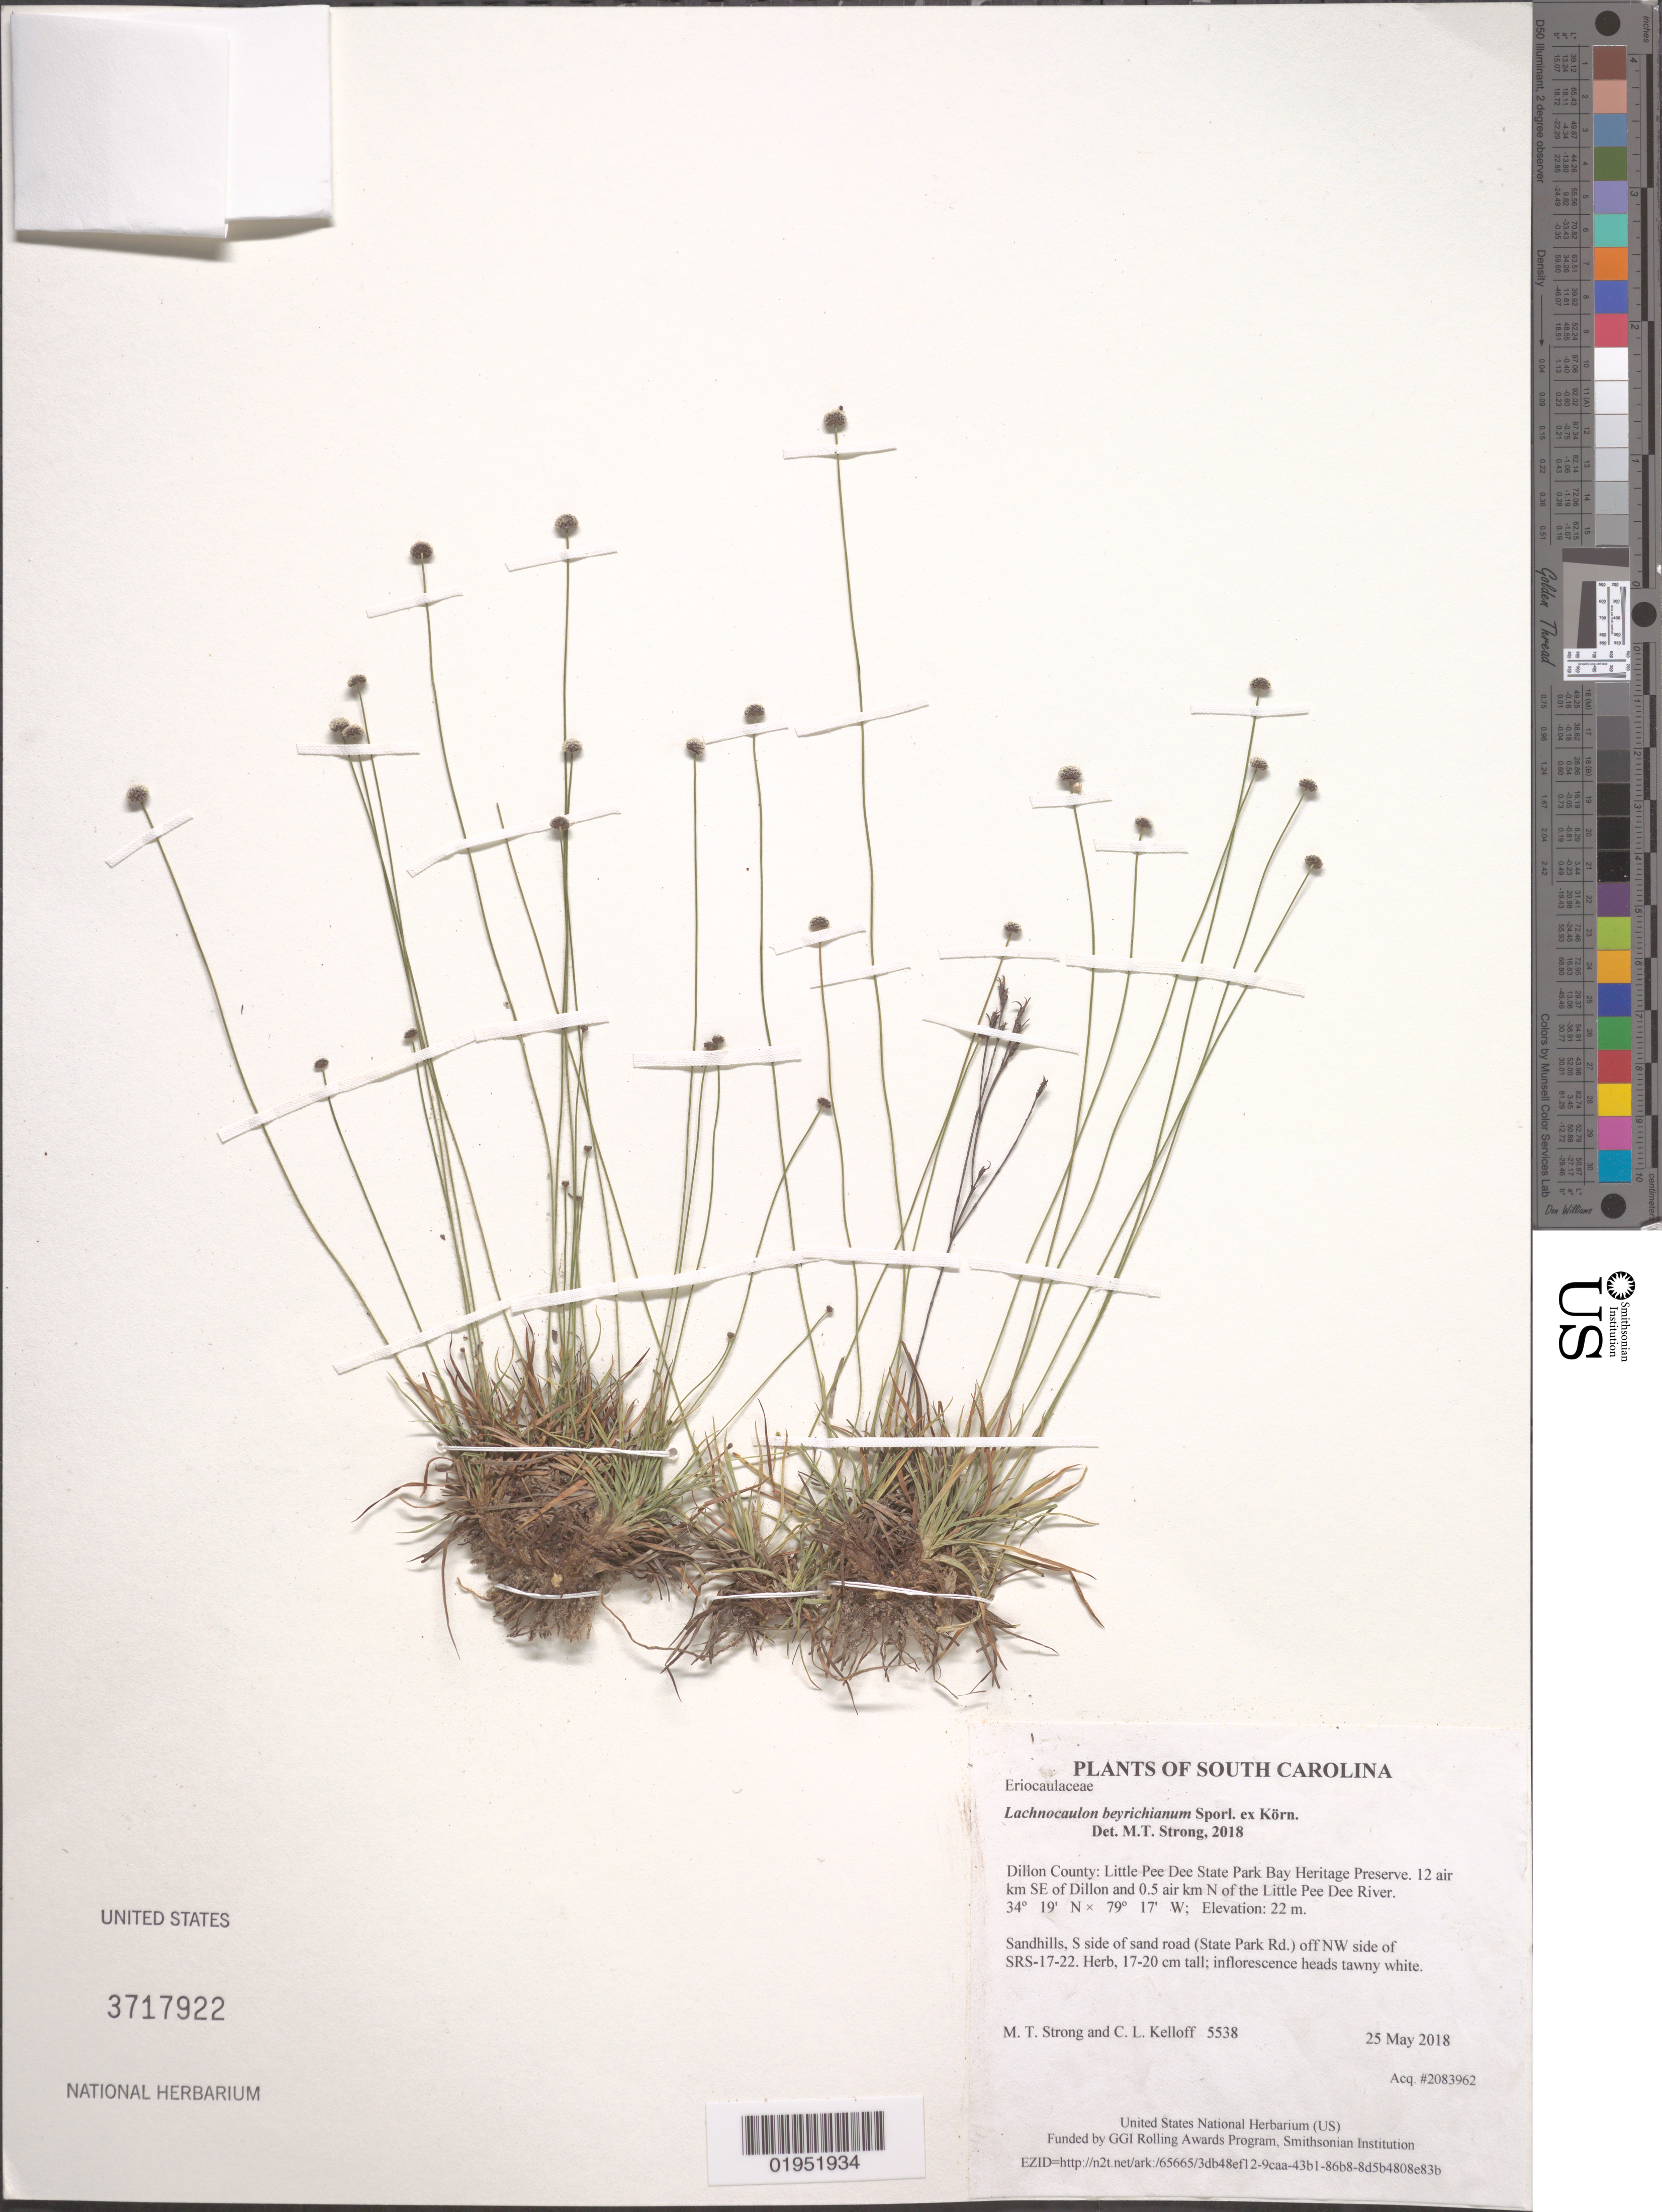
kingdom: Plantae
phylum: Tracheophyta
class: Liliopsida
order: Poales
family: Eriocaulaceae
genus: Lachnocaulon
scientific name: Lachnocaulon beyrichianum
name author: Sporl. ex Körn.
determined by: Strong, Mark T., (BOT), Smithsonian Institution - National Museum of Natural History (UNITED STATES)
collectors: M. T. Strong & C. L. Kelloff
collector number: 5538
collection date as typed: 25 May 2018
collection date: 2018-05-25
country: United States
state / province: South Carolina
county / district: Dillon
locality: Little Pee Dee State Park Bay Heritage Preserve. 12 air km SE of Dillon and 0.5 air km N of the Little Pee Dee River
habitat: Sandhills, S side of sand road (State Park Rd.) off NW side of SRS-17-22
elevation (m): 22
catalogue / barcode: US 3717922